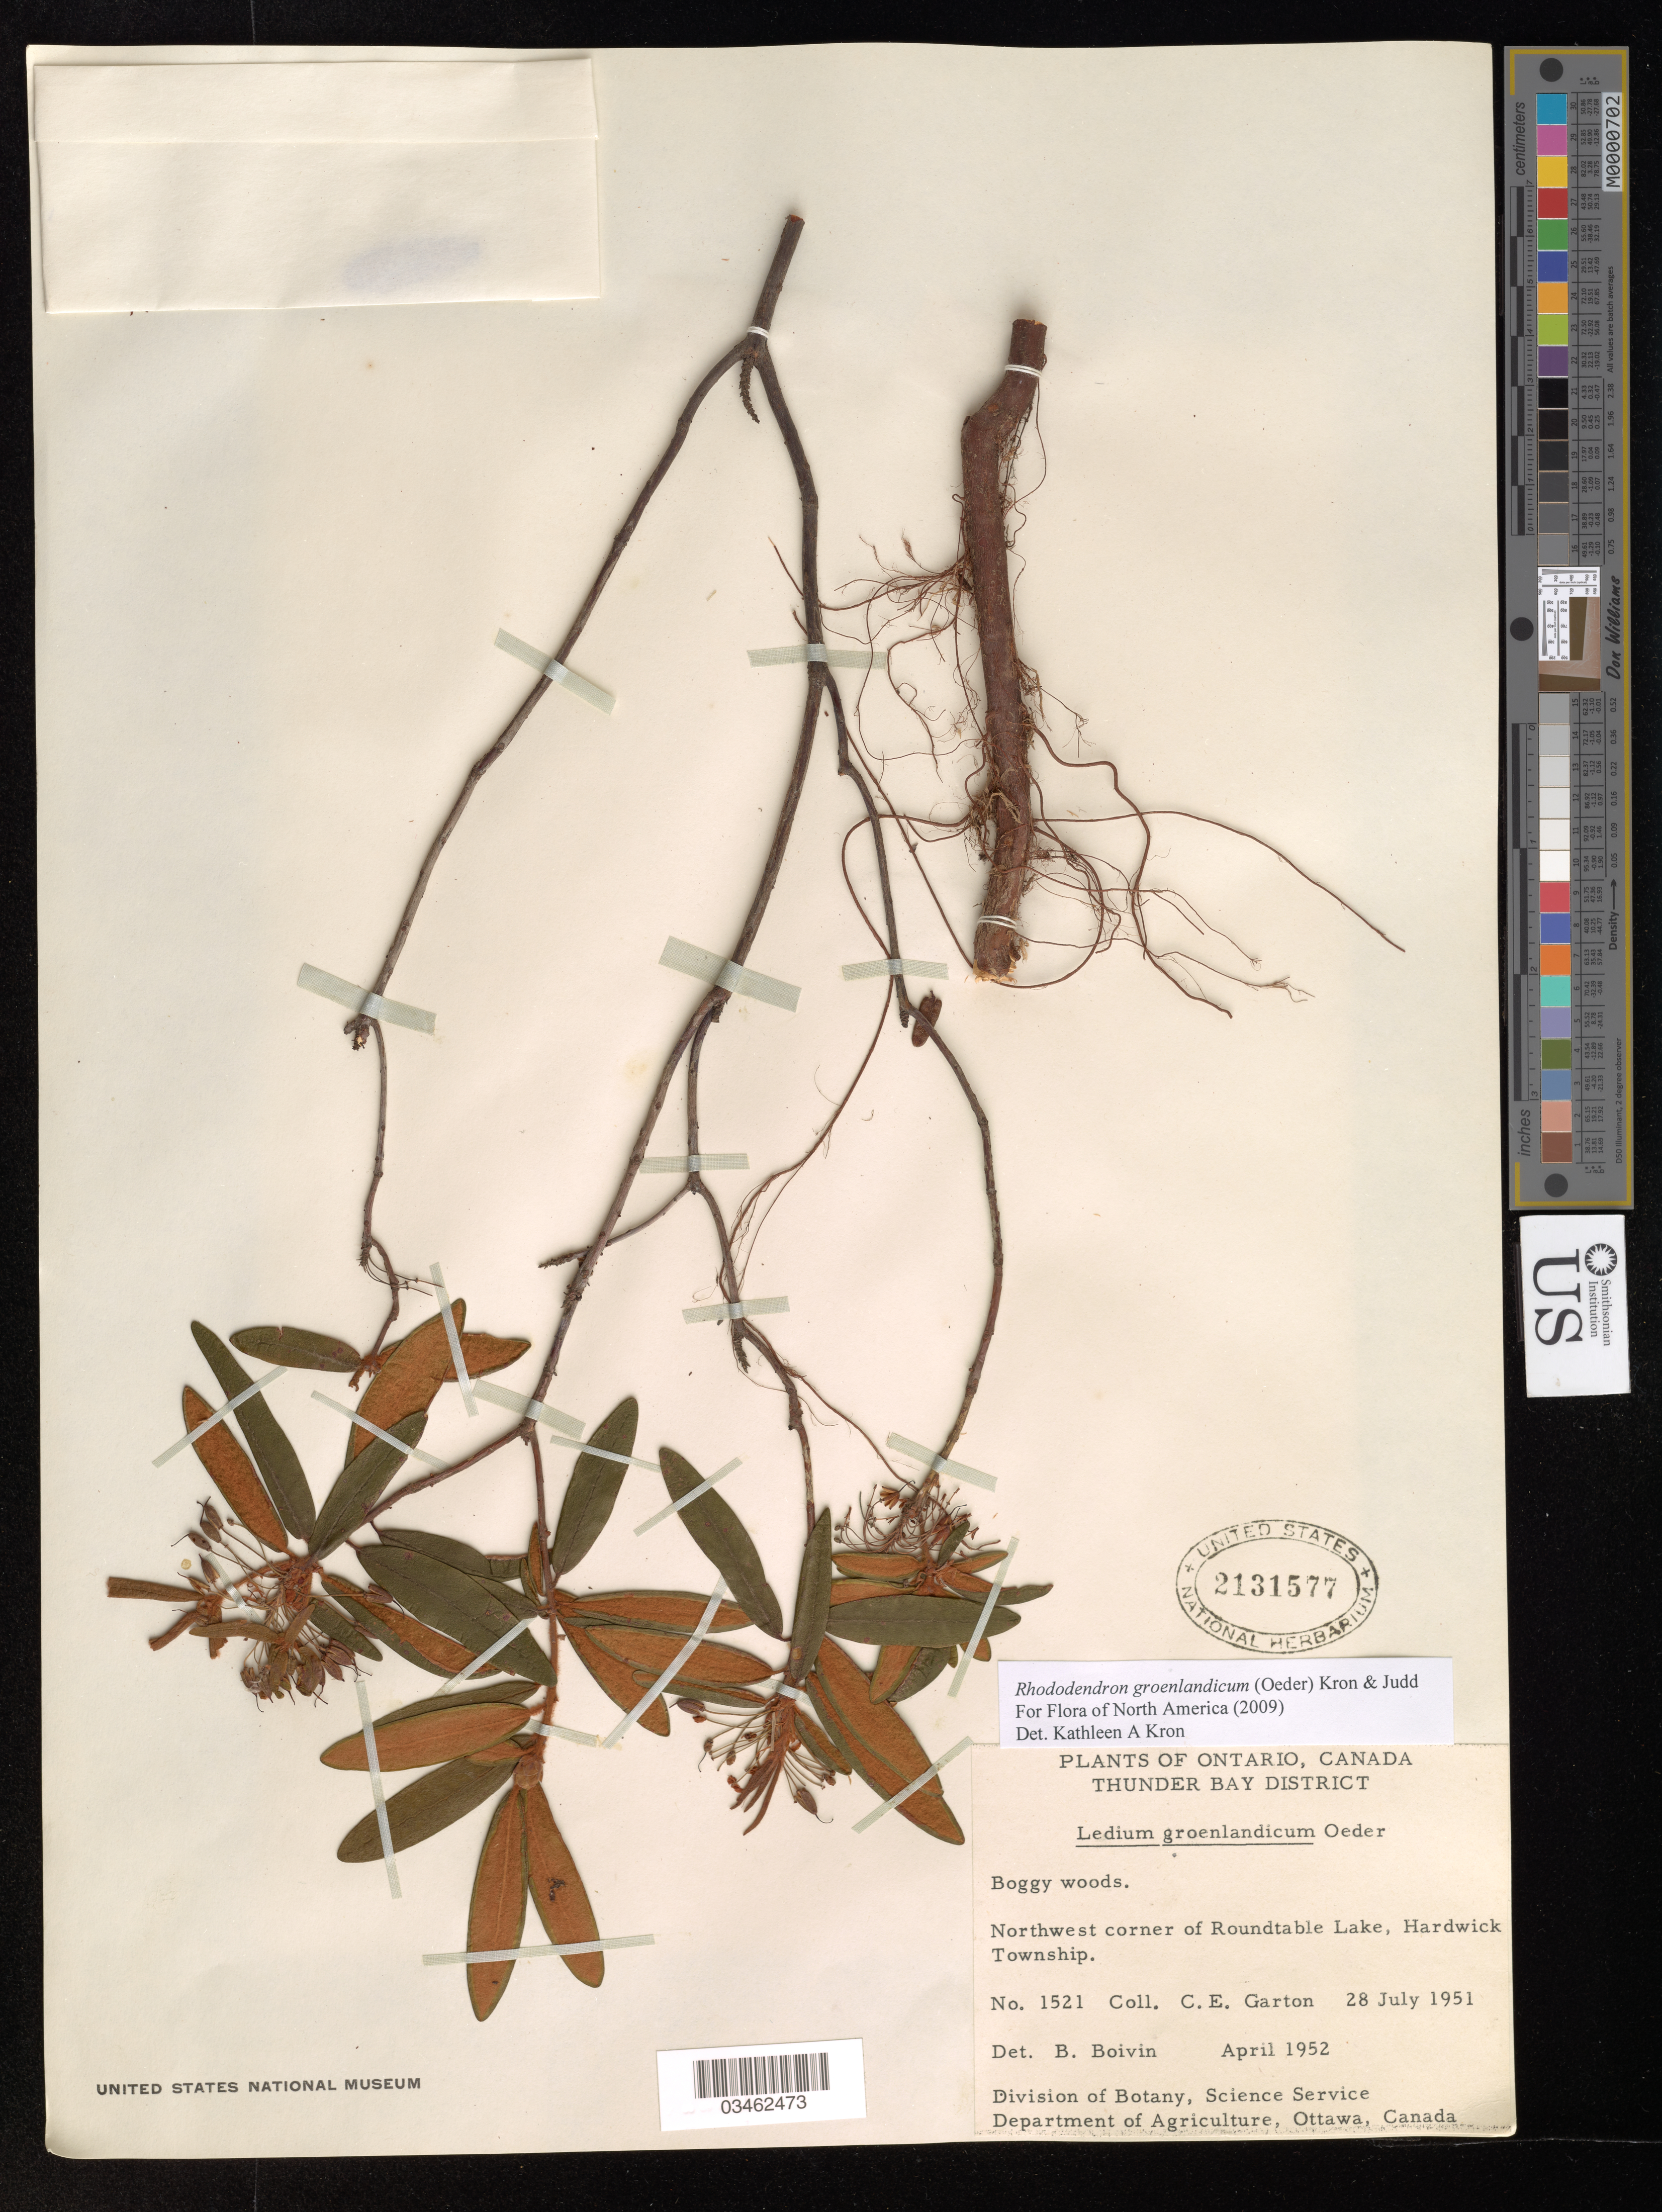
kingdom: Plantae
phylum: Tracheophyta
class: Magnoliopsida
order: Ericales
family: Ericaceae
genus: Rhododendron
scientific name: Rhododendron groenlandicum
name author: (Oeder) Kron & Judd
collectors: C. Garton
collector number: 1521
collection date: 1951-07-28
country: Canada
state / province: Ontario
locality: Thunder Bay District. Northwest corner of Roundtable Lake, Hardwick Township.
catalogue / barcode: US 2131577